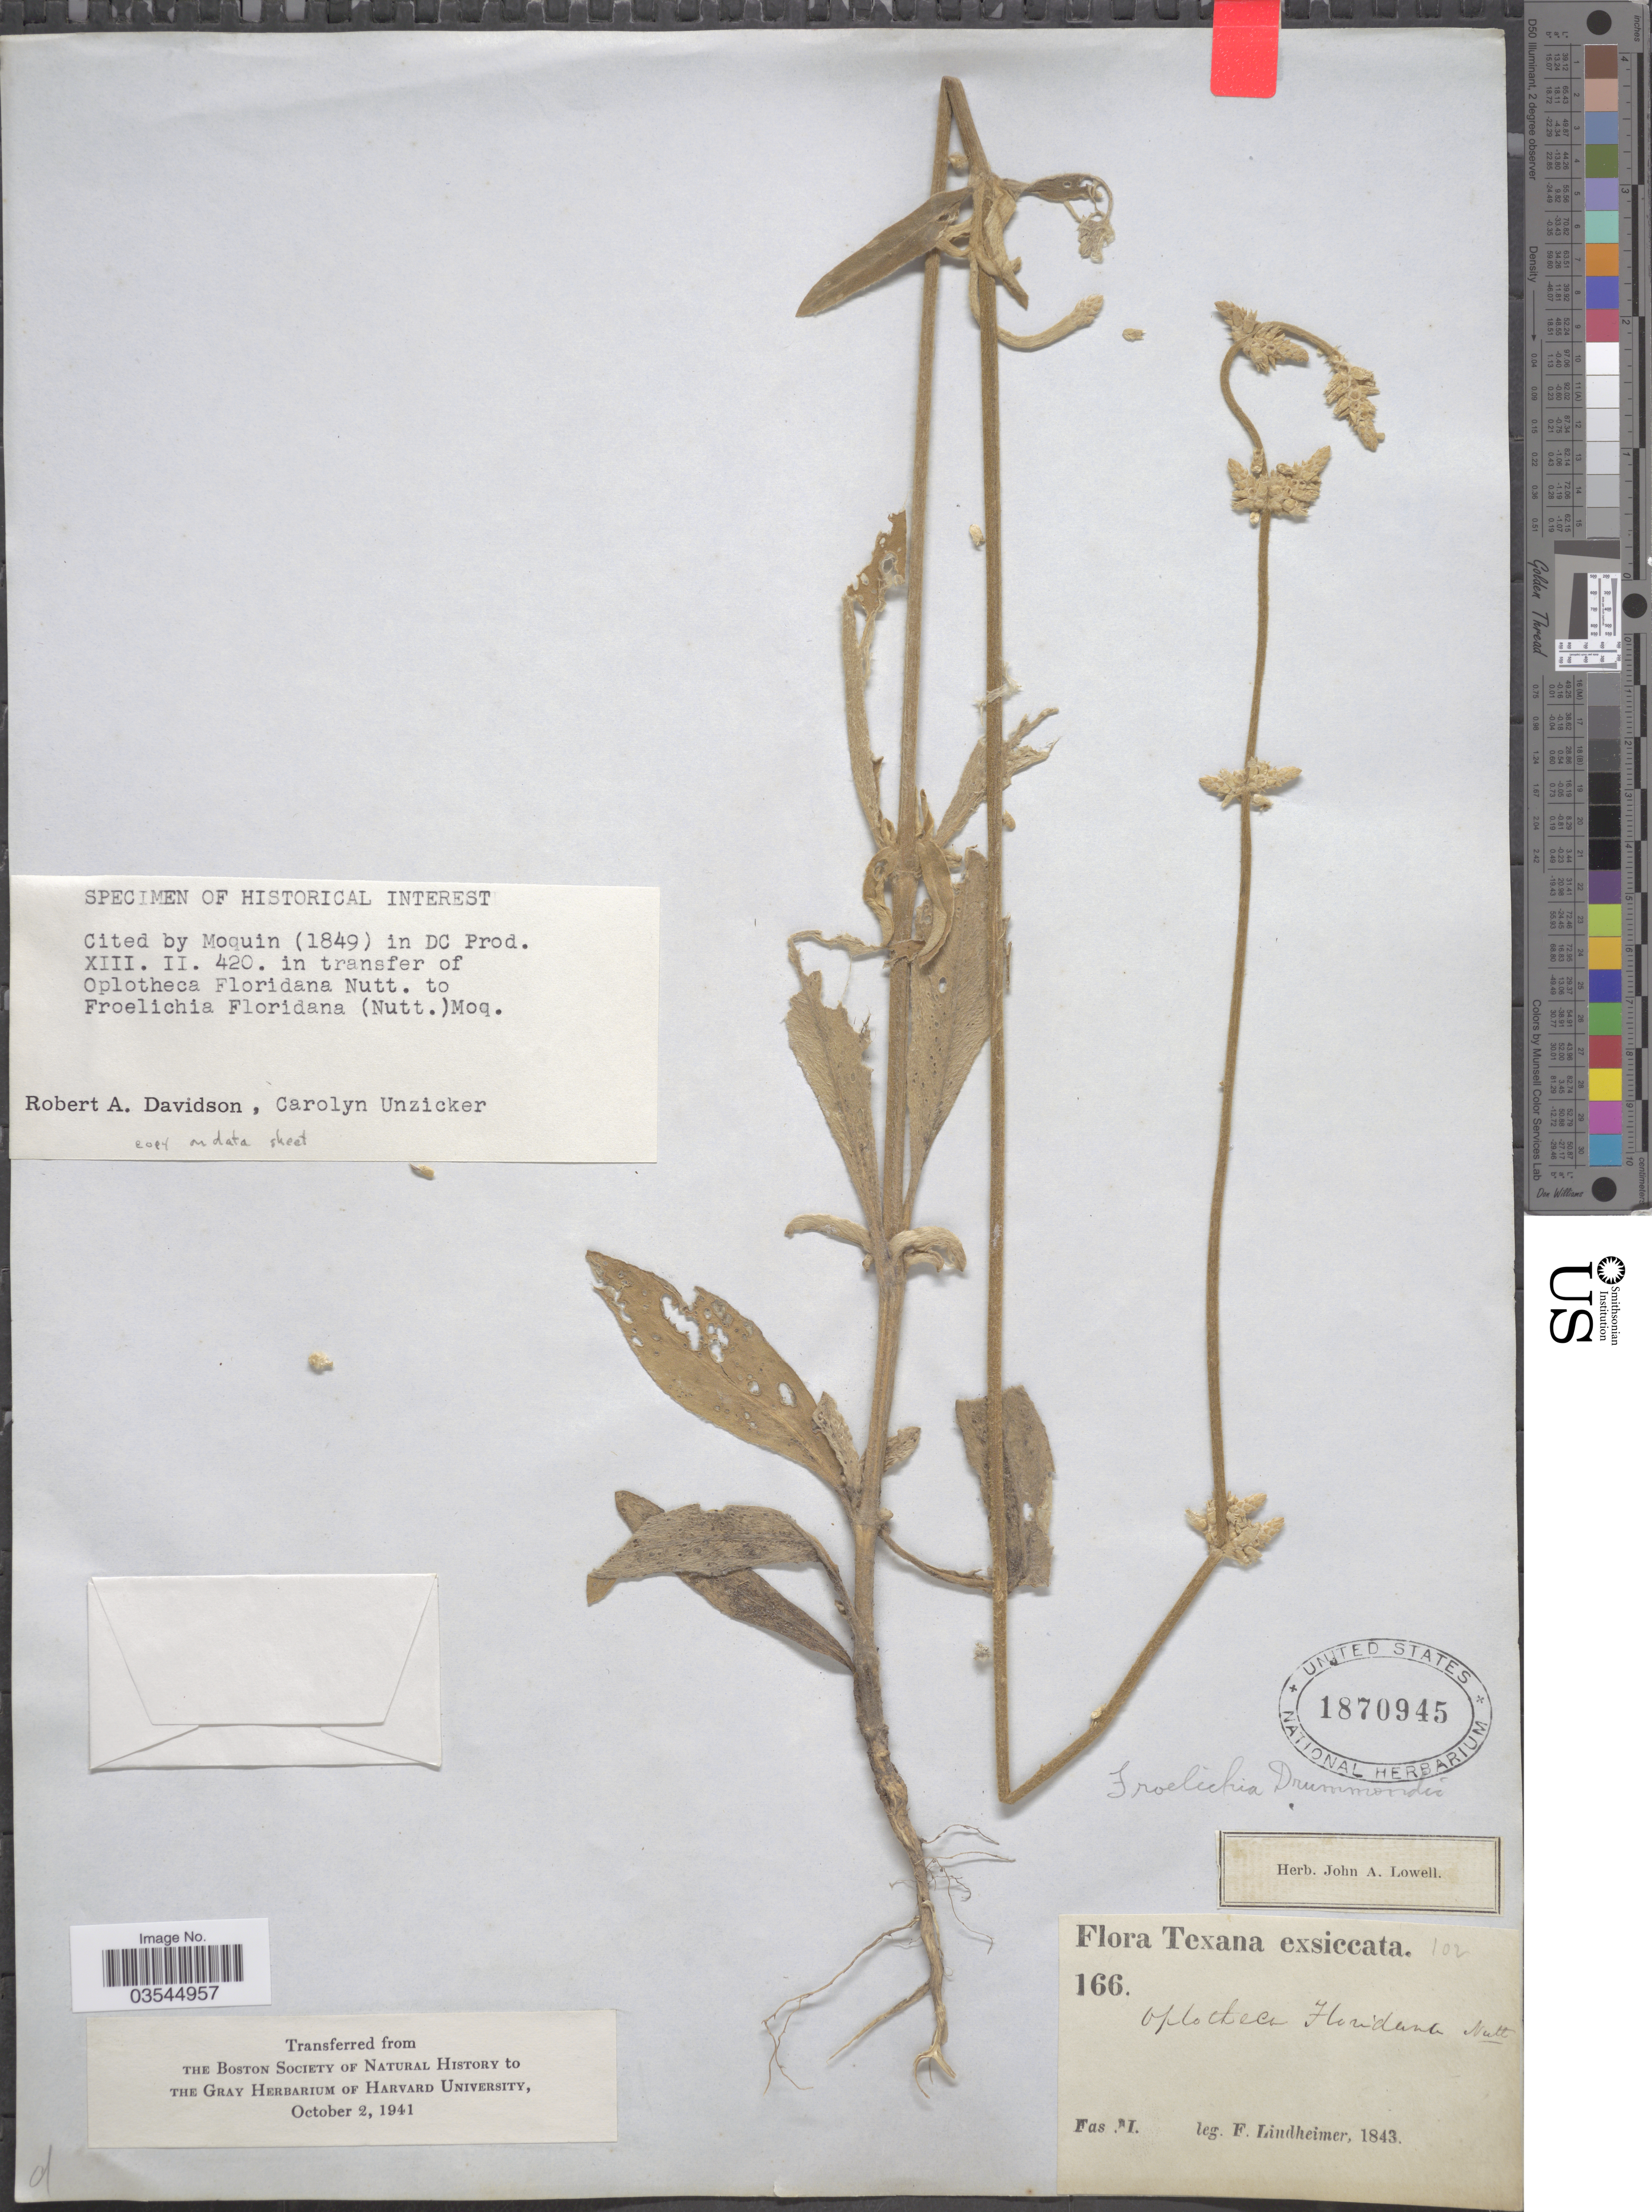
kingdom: Plantae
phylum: Tracheophyta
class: Magnoliopsida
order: Caryophyllales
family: Amaranthaceae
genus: Froelichia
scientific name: Froelichia floridana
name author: (Nutt.) Moq.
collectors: F. Lindheimer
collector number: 166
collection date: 1843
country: United States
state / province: Texas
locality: Fas II [unsure placement]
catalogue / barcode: US 1870945